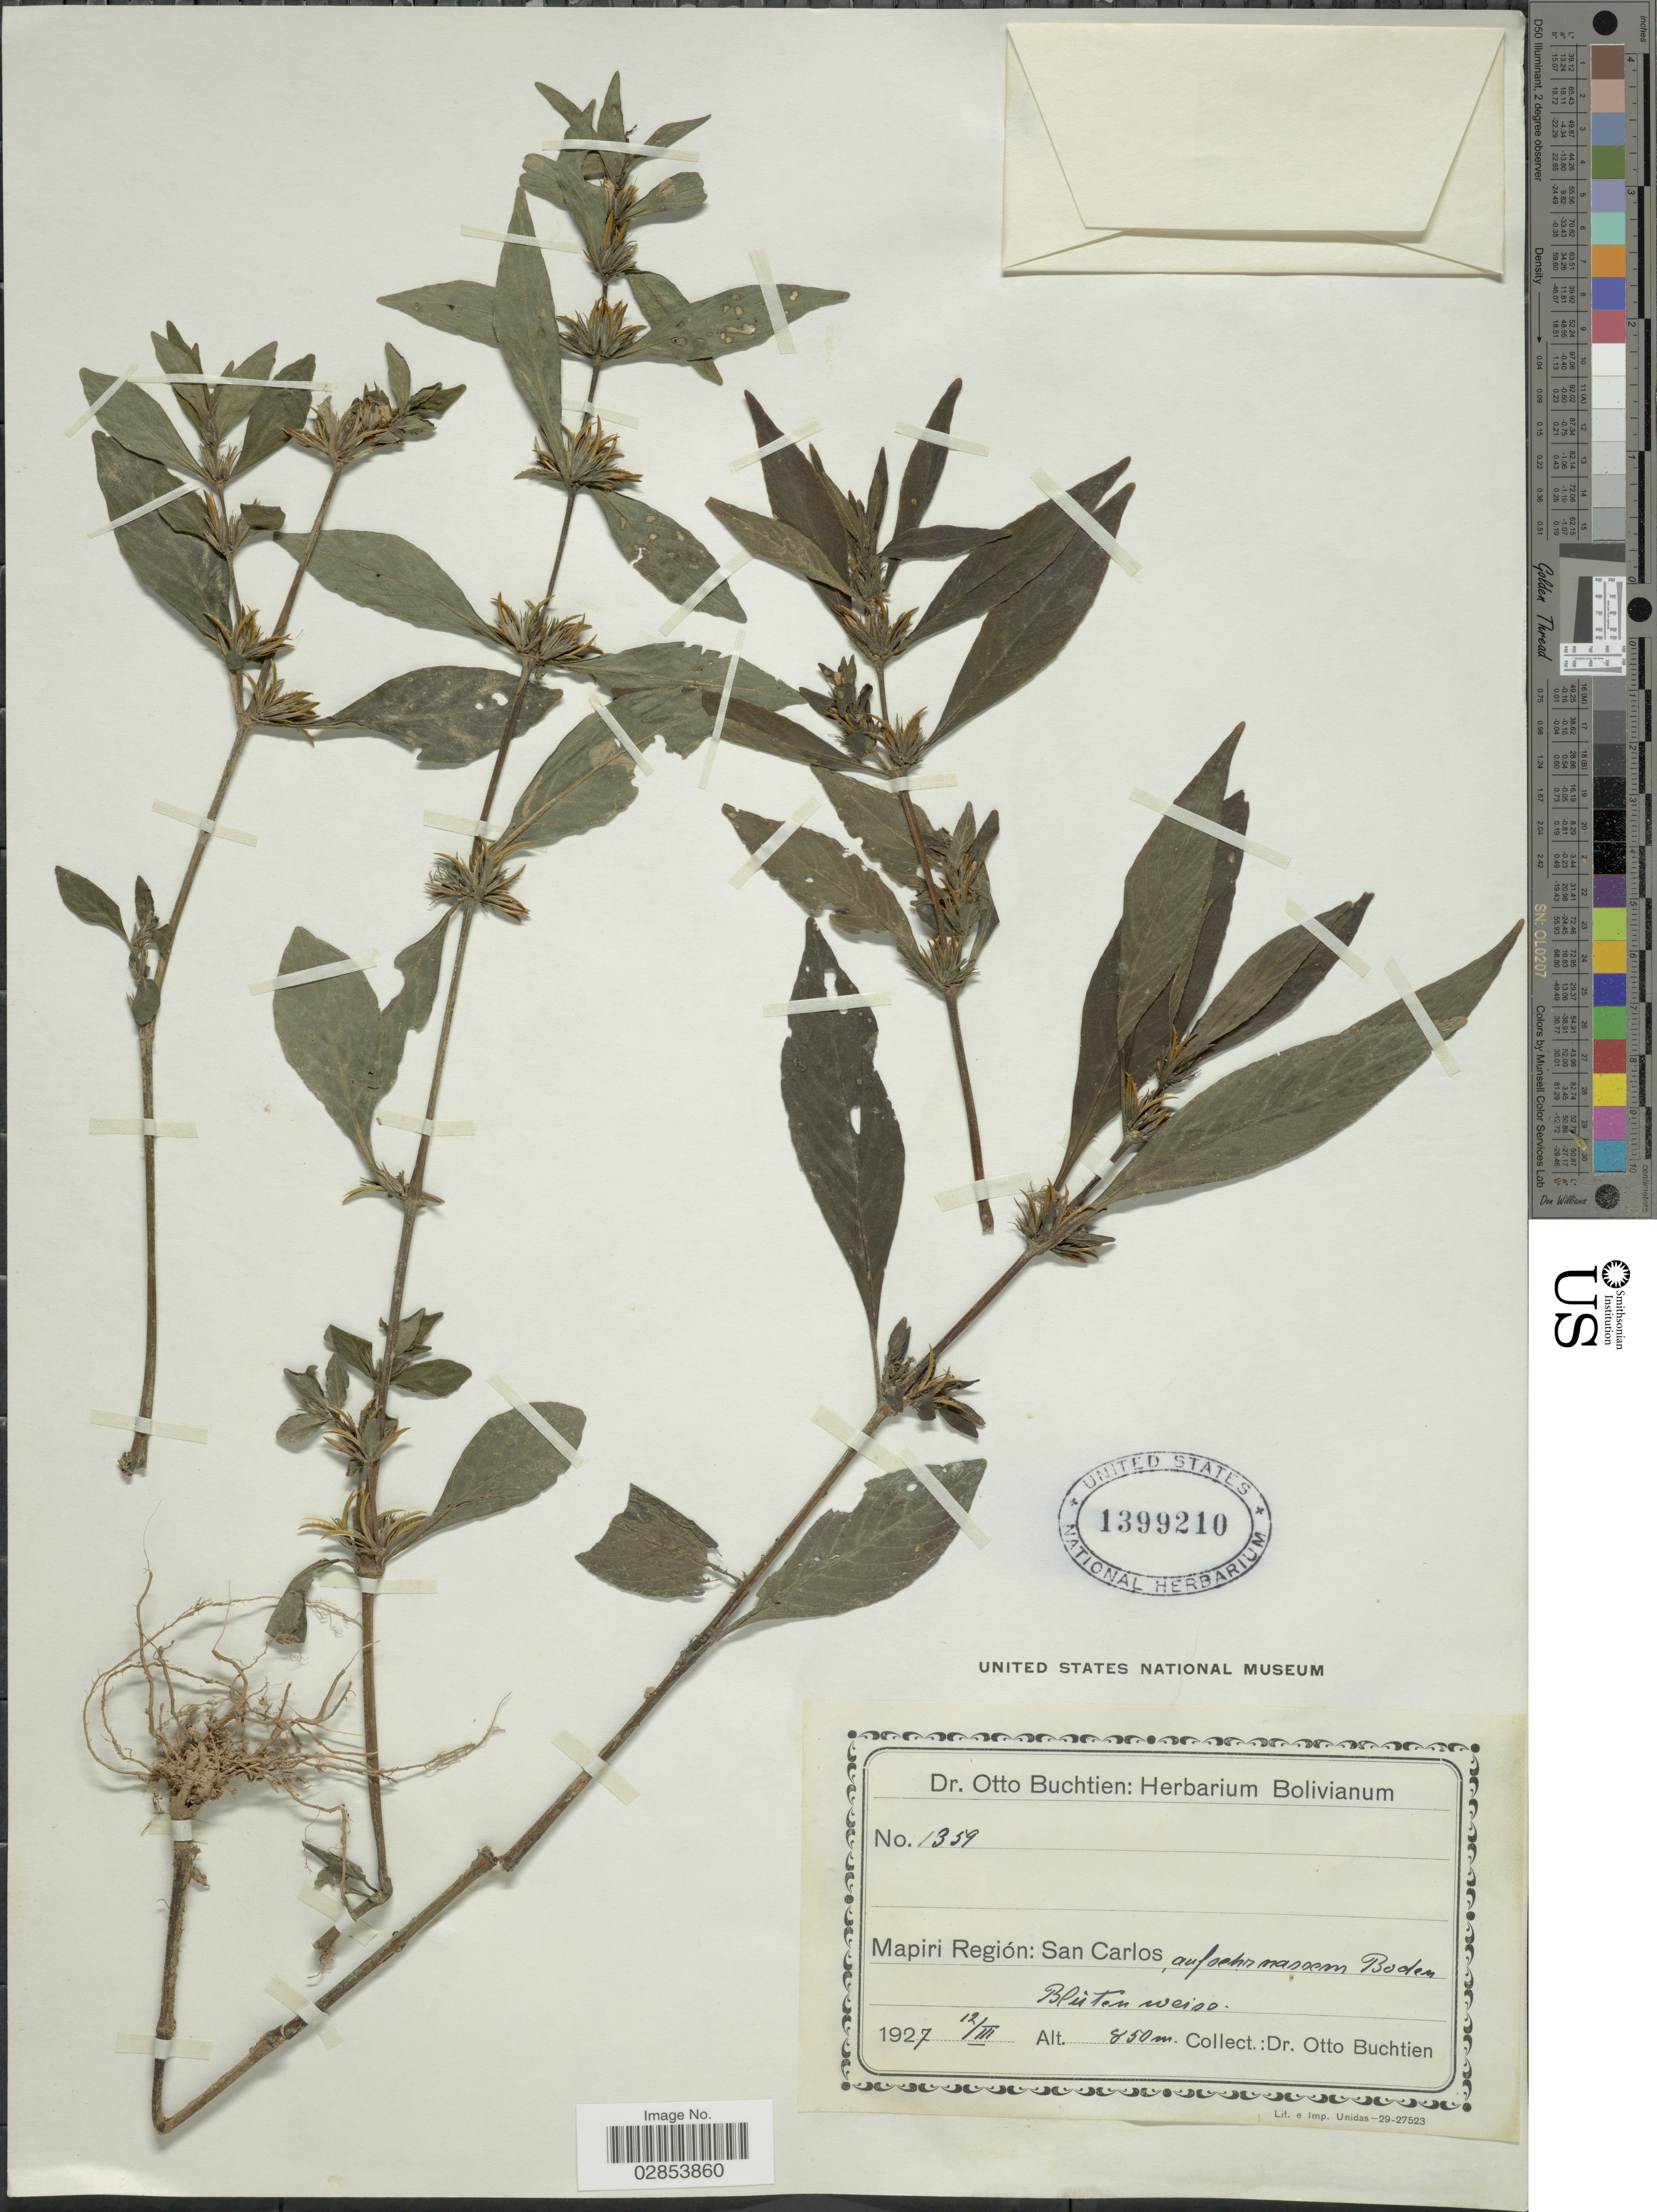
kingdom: Plantae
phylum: Tracheophyta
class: Magnoliopsida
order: Lamiales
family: Acanthaceae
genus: Hygrophila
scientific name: Hygrophila costata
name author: Nees & T. Nees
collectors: O. Buchtien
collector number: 1359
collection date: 1927-03-12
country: Bolivia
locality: Mapiri Región: San Carlos.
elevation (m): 850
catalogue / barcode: US 1399210